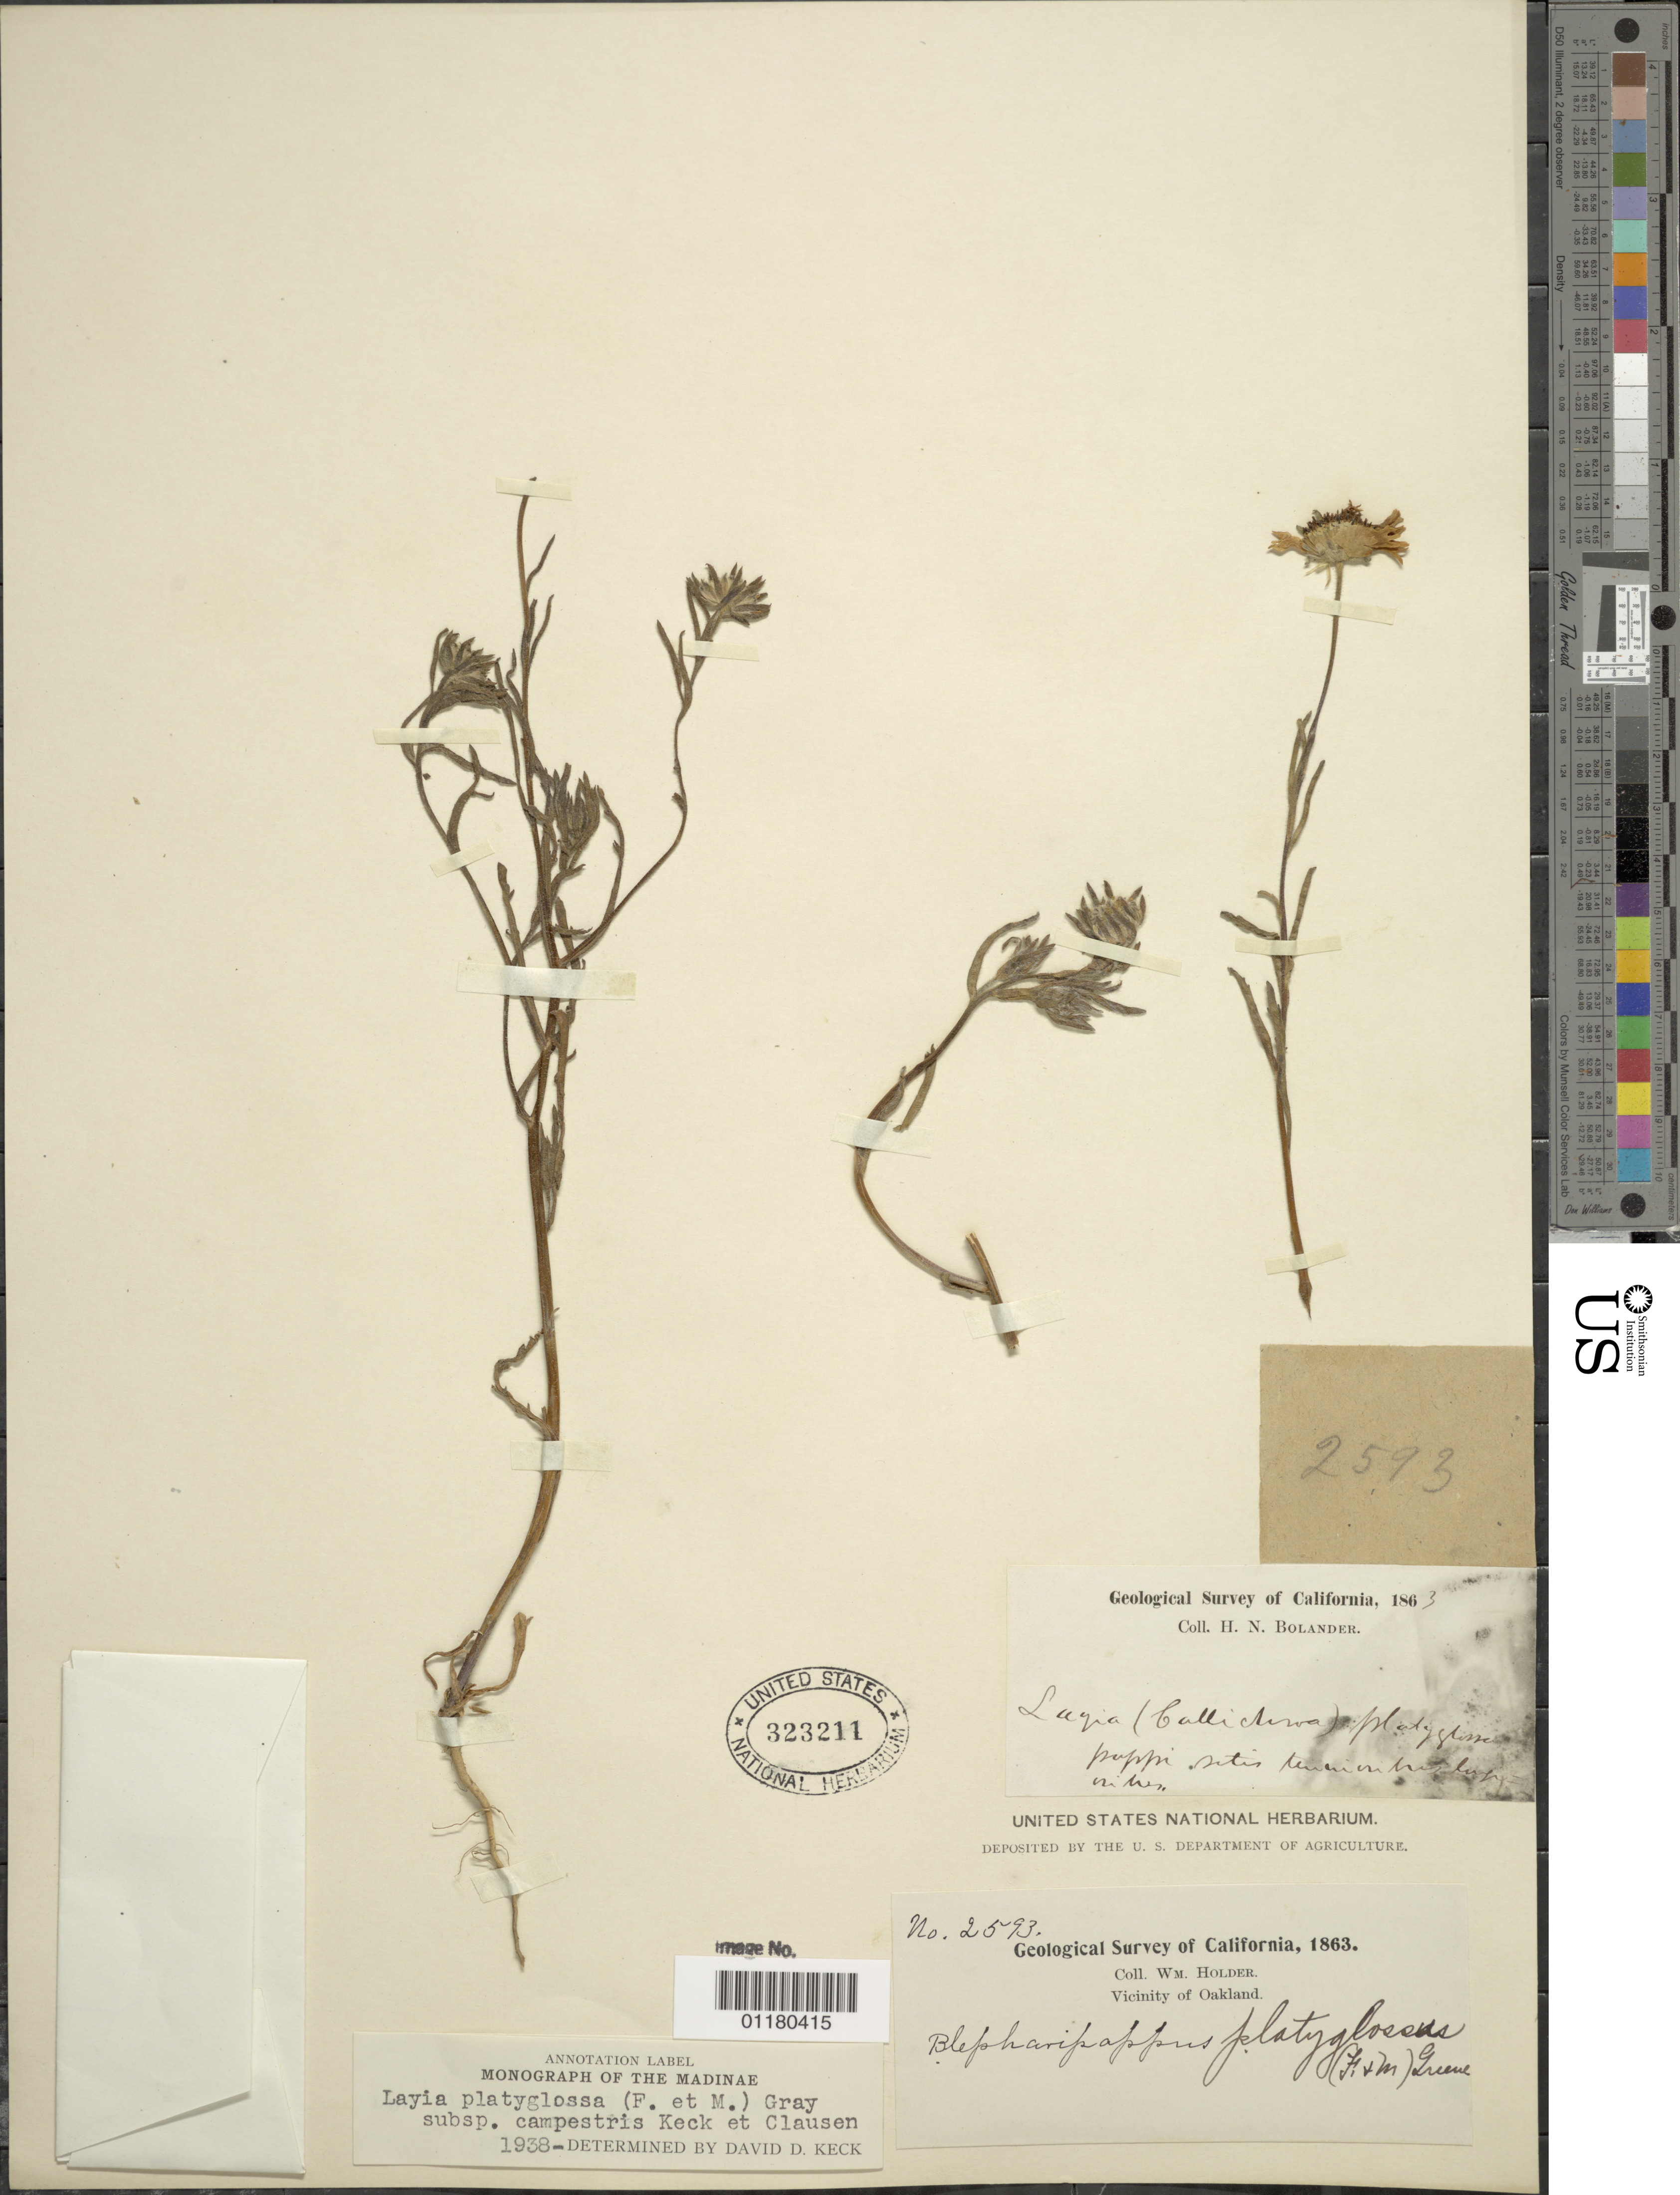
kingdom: Plantae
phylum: Tracheophyta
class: Magnoliopsida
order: Asterales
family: Asteraceae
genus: Layia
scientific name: Layia platyglossa subsp. campestris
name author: D.D. Keck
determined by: Keck, David D.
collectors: W. Holder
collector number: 2593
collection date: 1863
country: United States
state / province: California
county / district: Alameda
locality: Vicinity of Oakland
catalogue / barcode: US 323211